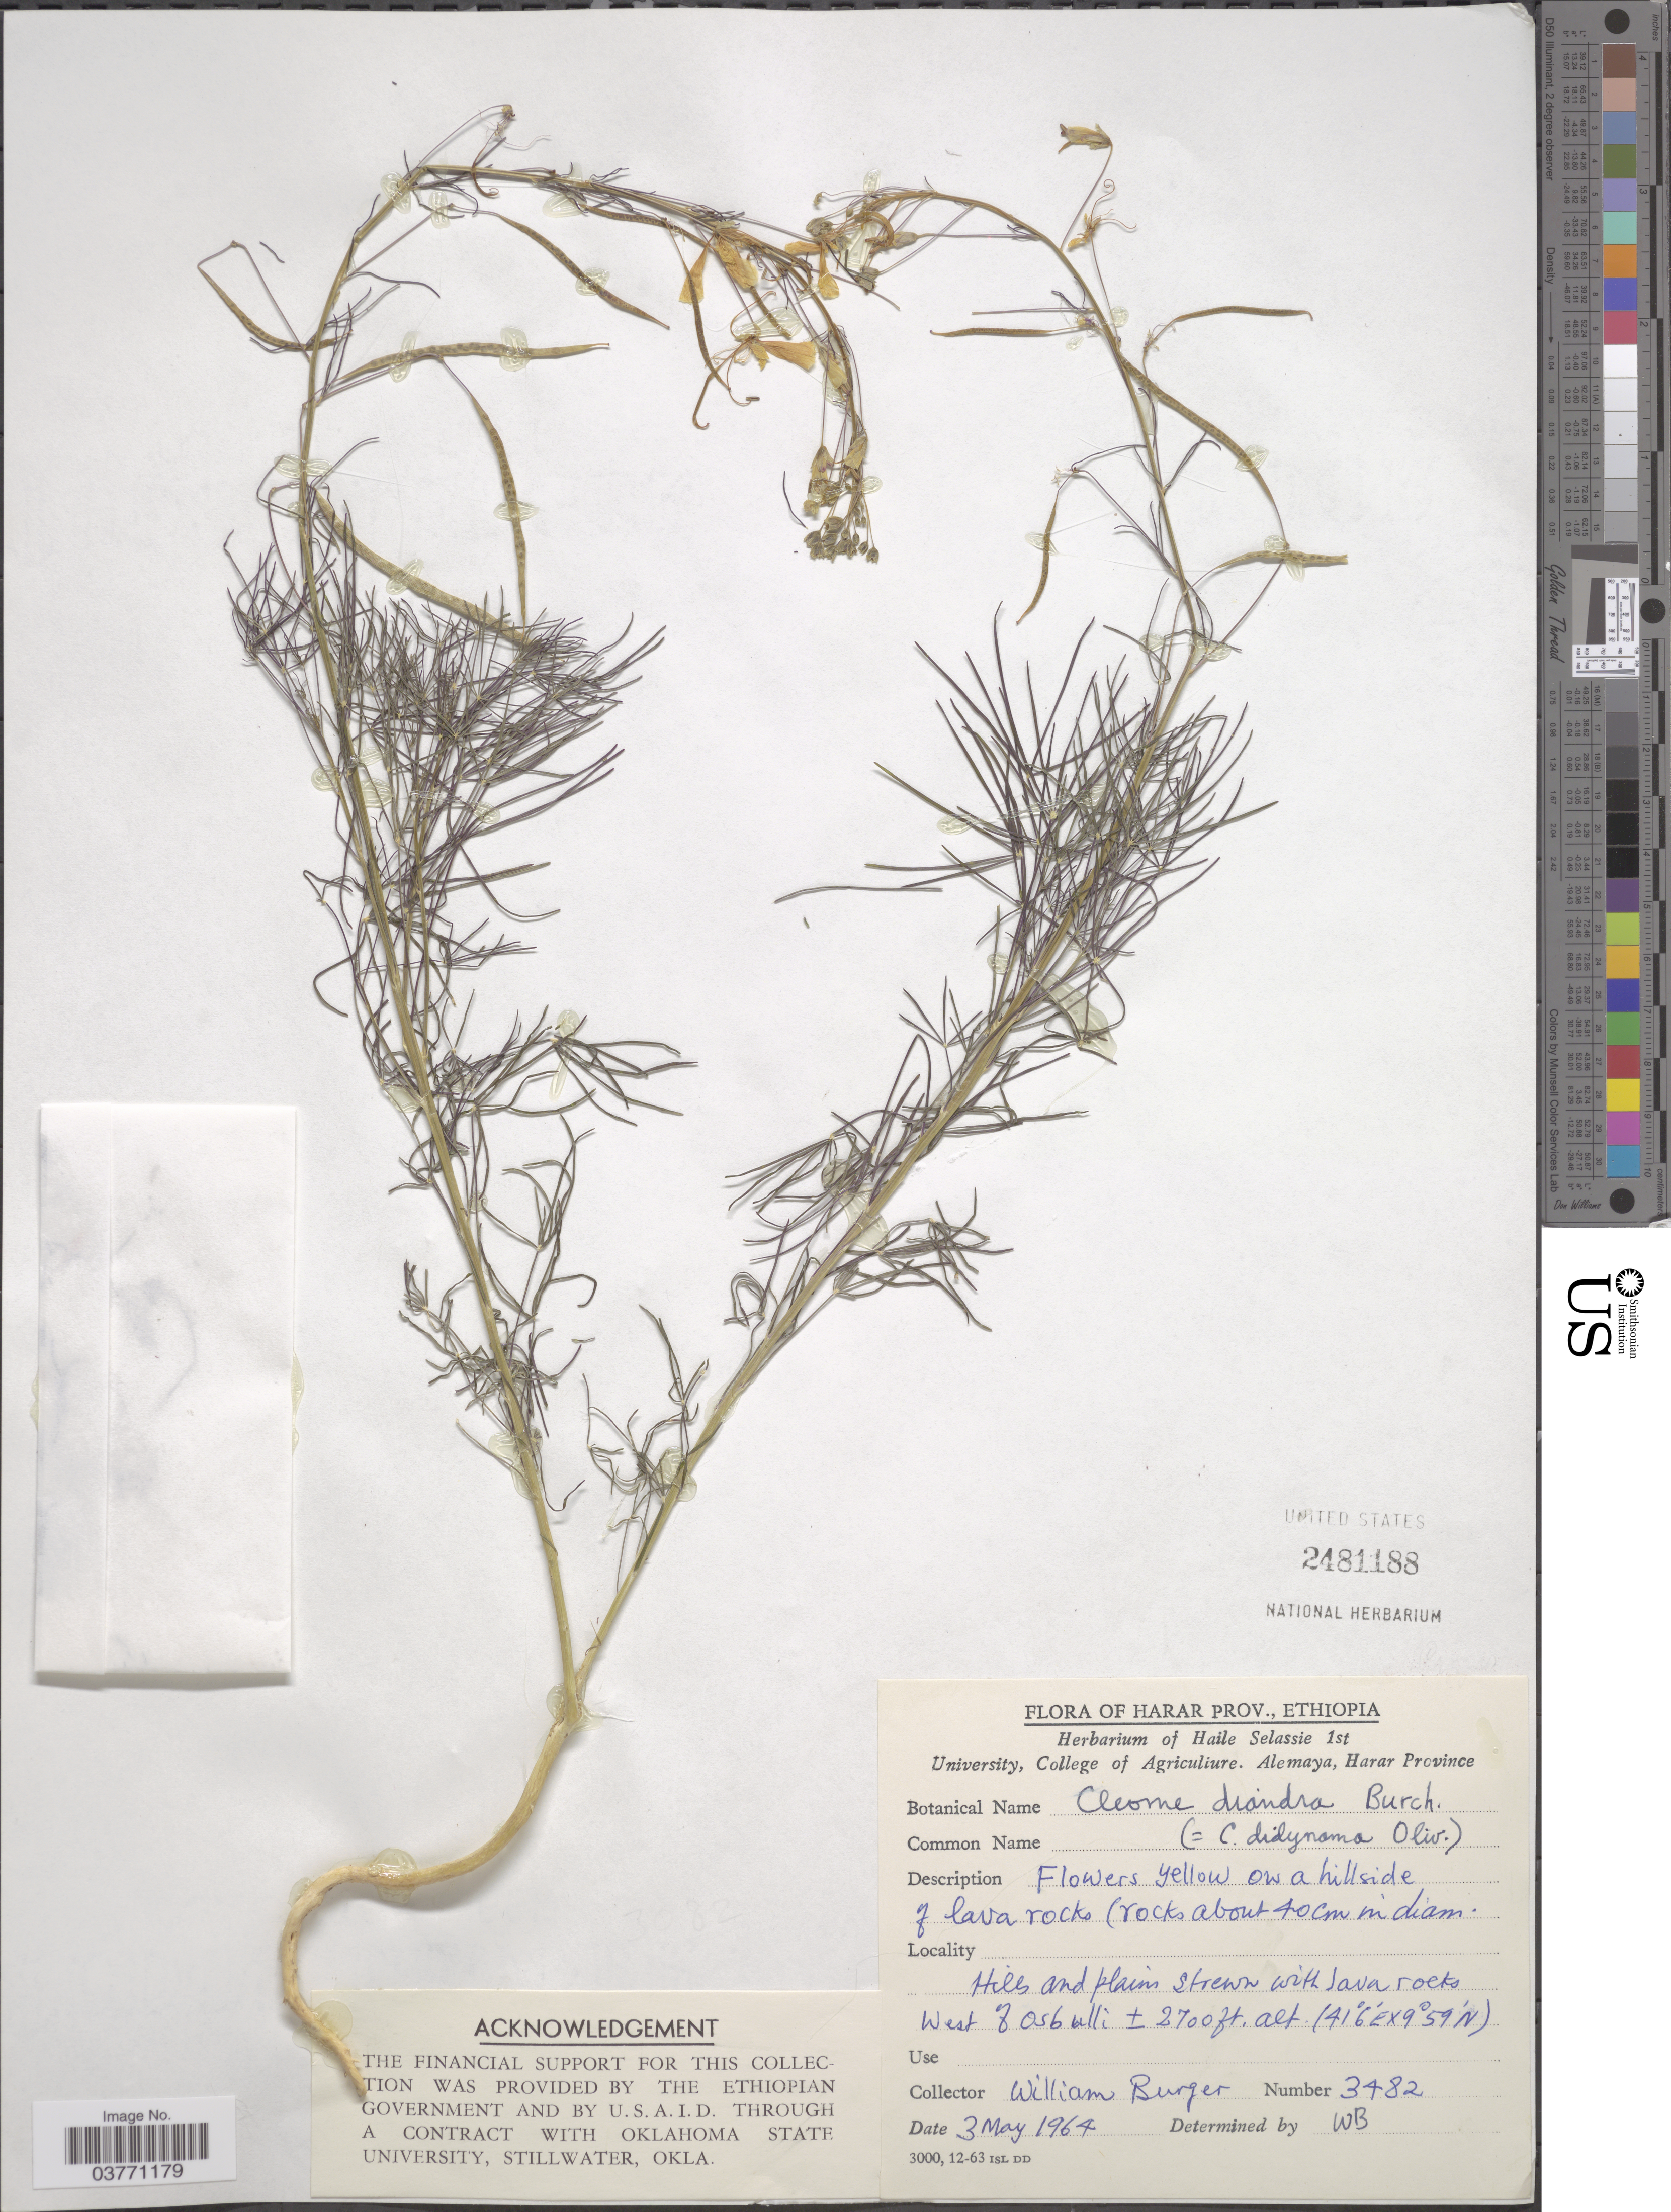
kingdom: Plantae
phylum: Tracheophyta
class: Magnoliopsida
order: Brassicales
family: Cleomaceae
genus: Coalisina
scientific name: Coalisina angustifolia var. diandra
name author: (Burch.) Roalson & J.C. Hall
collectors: W. Burger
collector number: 3482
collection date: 1964-05-03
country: Ethiopia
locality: Harar Prov. Hills and plains strewn with Java rocks West of Osbulli.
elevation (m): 823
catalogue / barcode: US 2481188